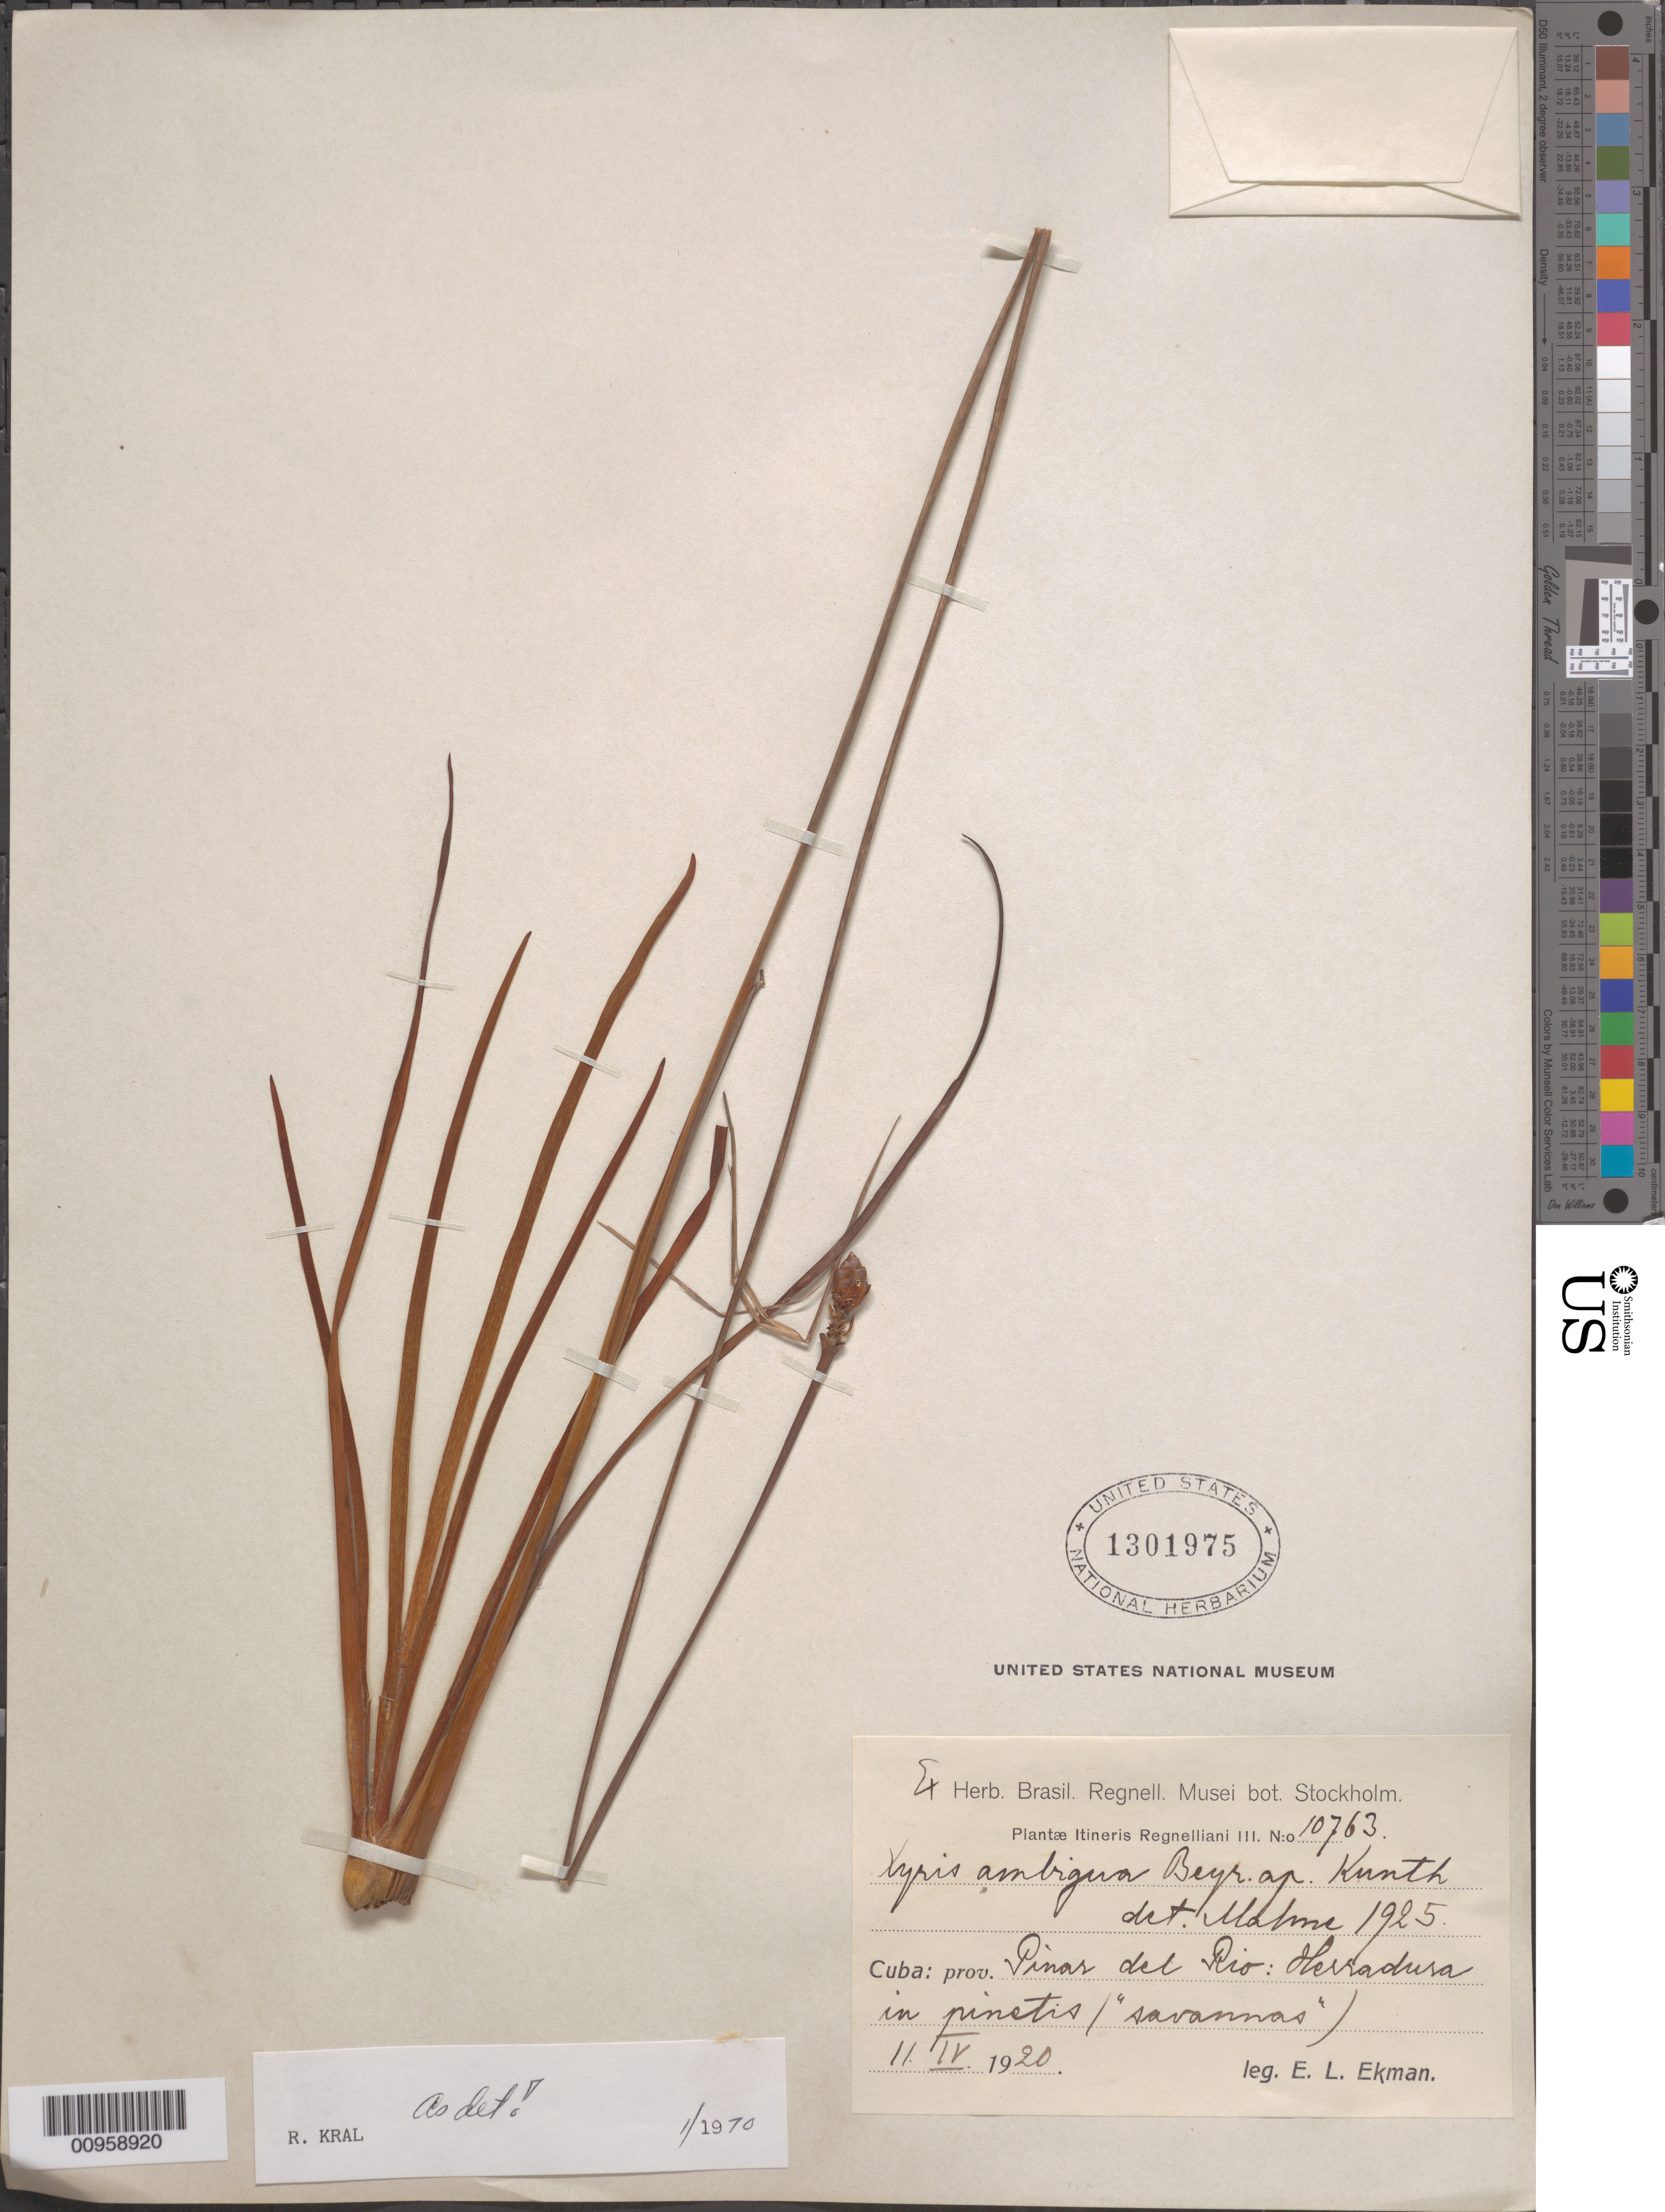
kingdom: Plantae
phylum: Tracheophyta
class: Liliopsida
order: Poales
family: Xyridaceae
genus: Xyris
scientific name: Xyris ambigua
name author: Beyr. ex Kunth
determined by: Kral, Robert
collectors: E. L. Ekman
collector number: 10763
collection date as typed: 11 Apr 1920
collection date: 1920-04-11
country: Cuba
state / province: Pinar del Rio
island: Cuba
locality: Herradura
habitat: In "pinctis" (savannas)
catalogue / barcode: US 1301975